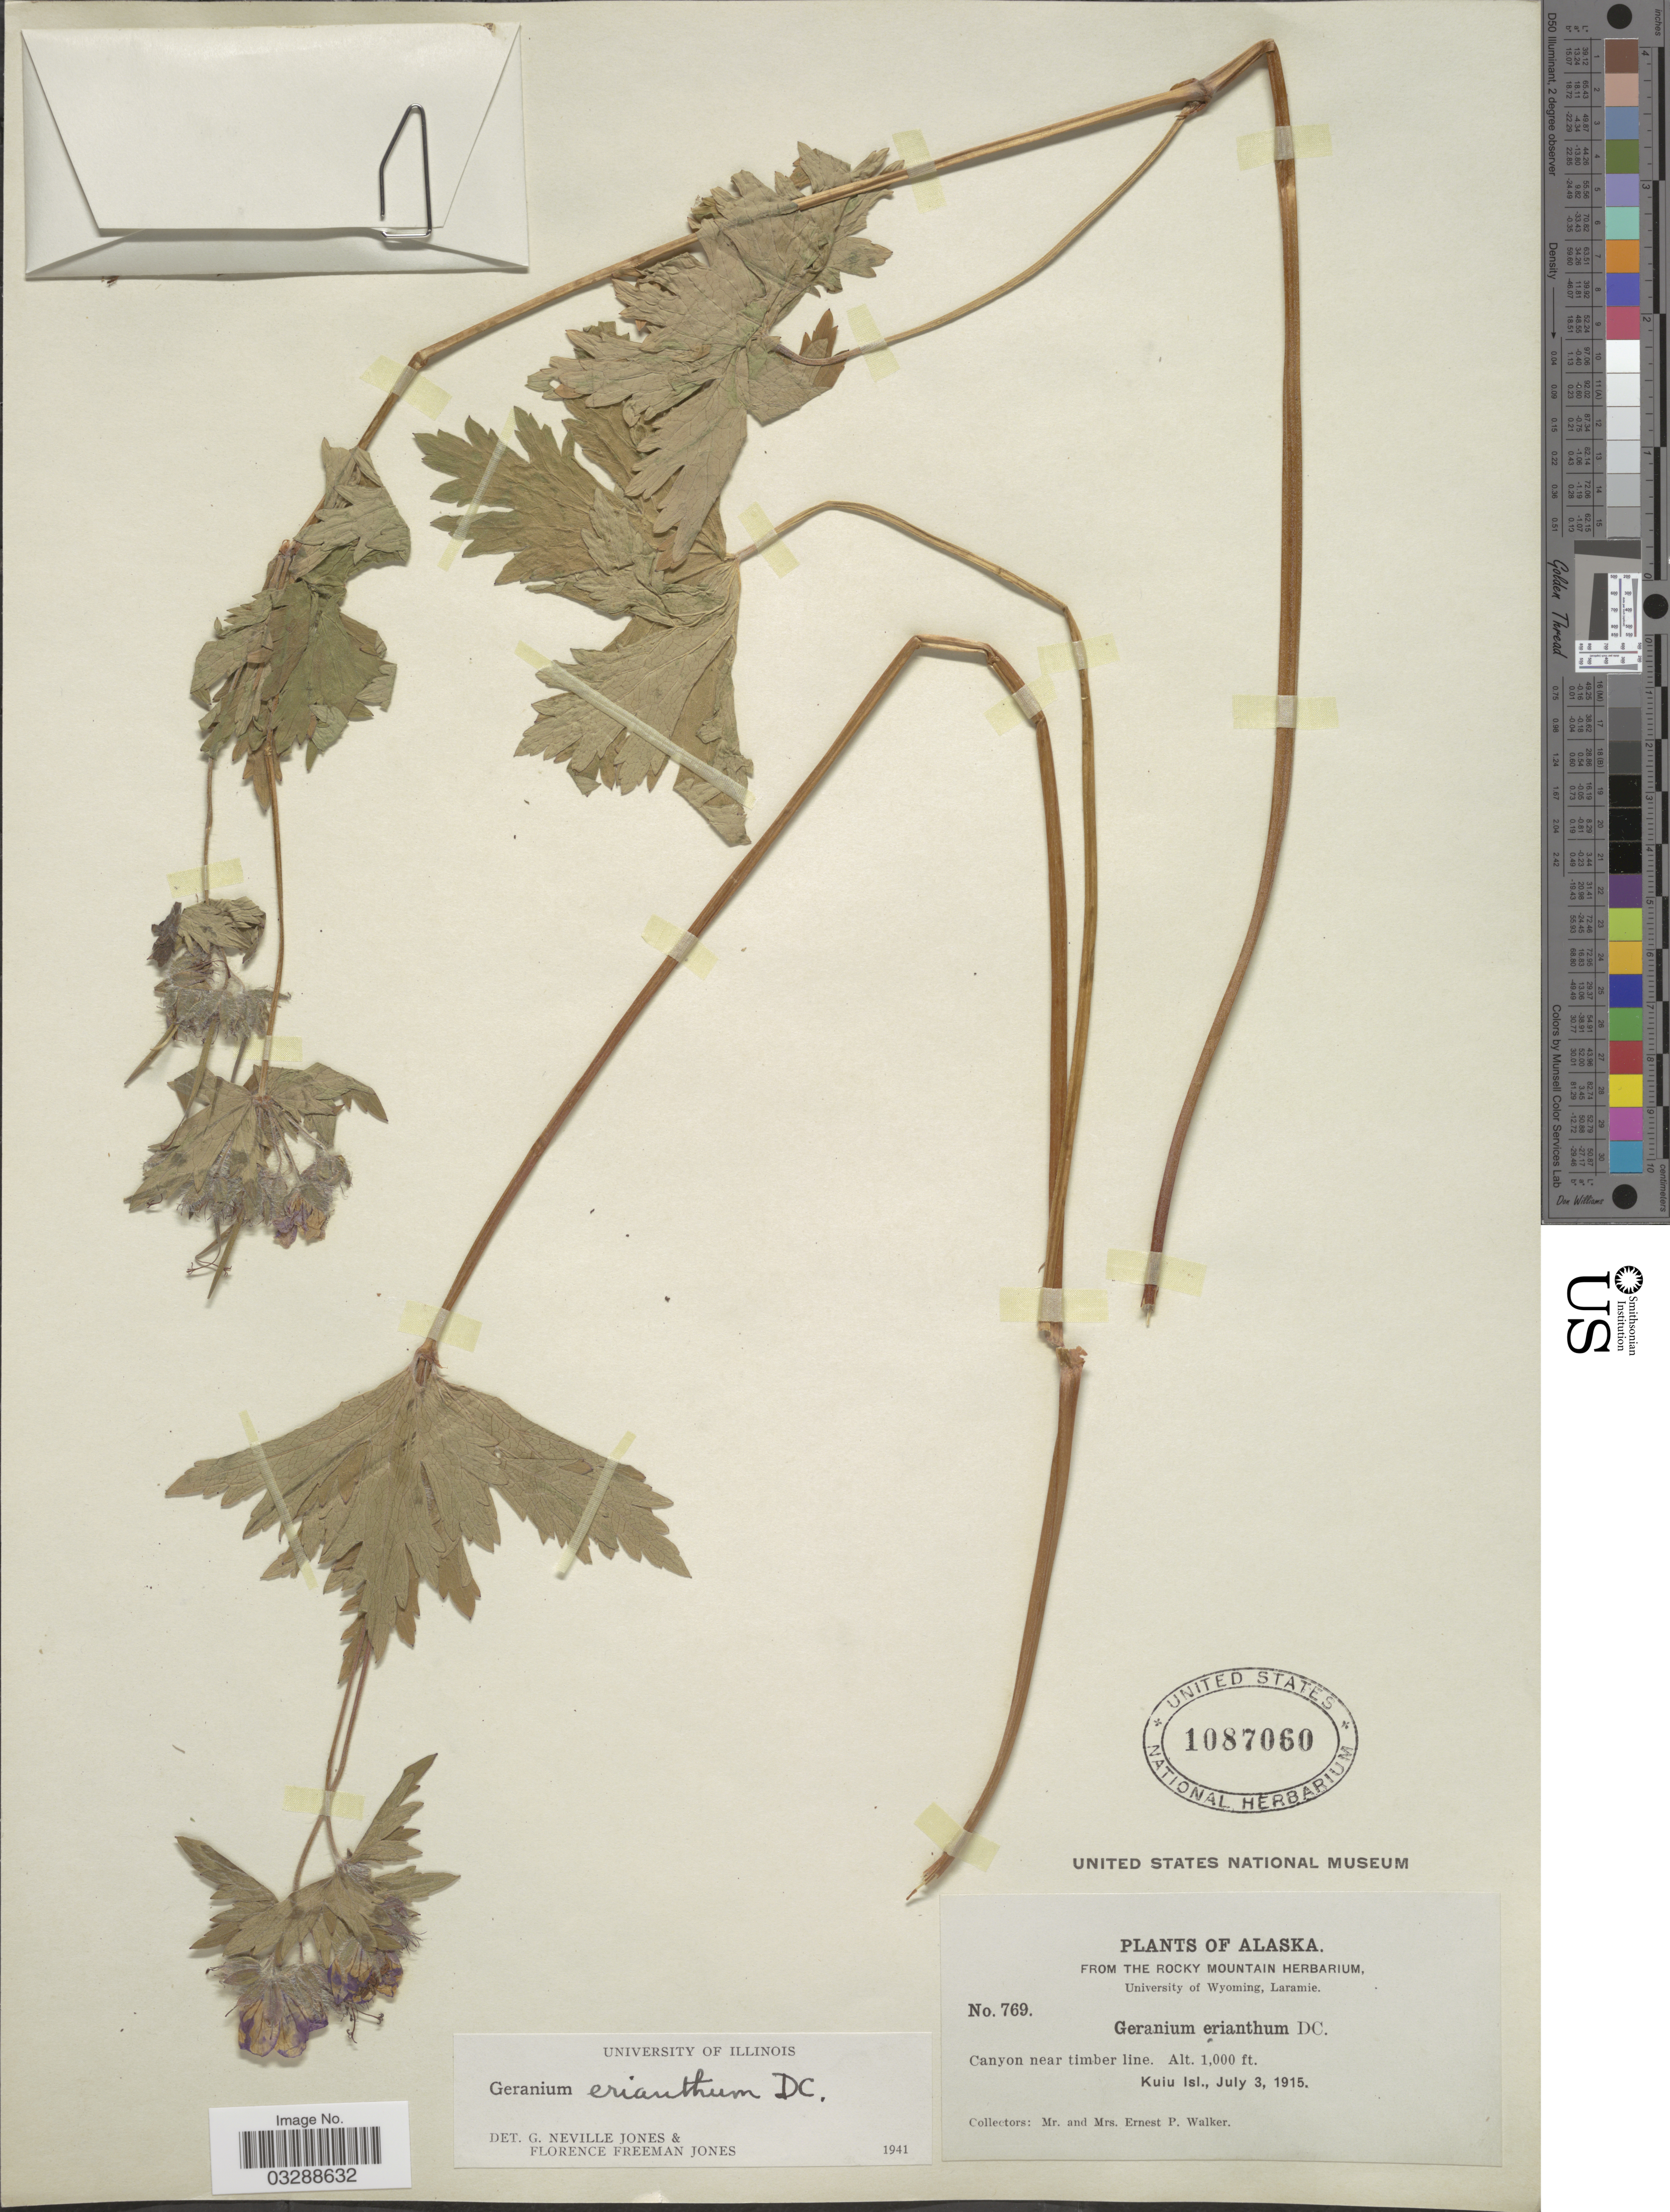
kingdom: Plantae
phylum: Tracheophyta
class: Magnoliopsida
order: Geraniales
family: Geraniaceae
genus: Geranium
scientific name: Geranium erianthum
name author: DC.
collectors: E. P. Walker & E. Walker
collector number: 769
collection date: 1915-07-03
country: United States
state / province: Alaska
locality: Canyon near timber line. Kuiu Isl.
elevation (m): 305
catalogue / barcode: US 1087060